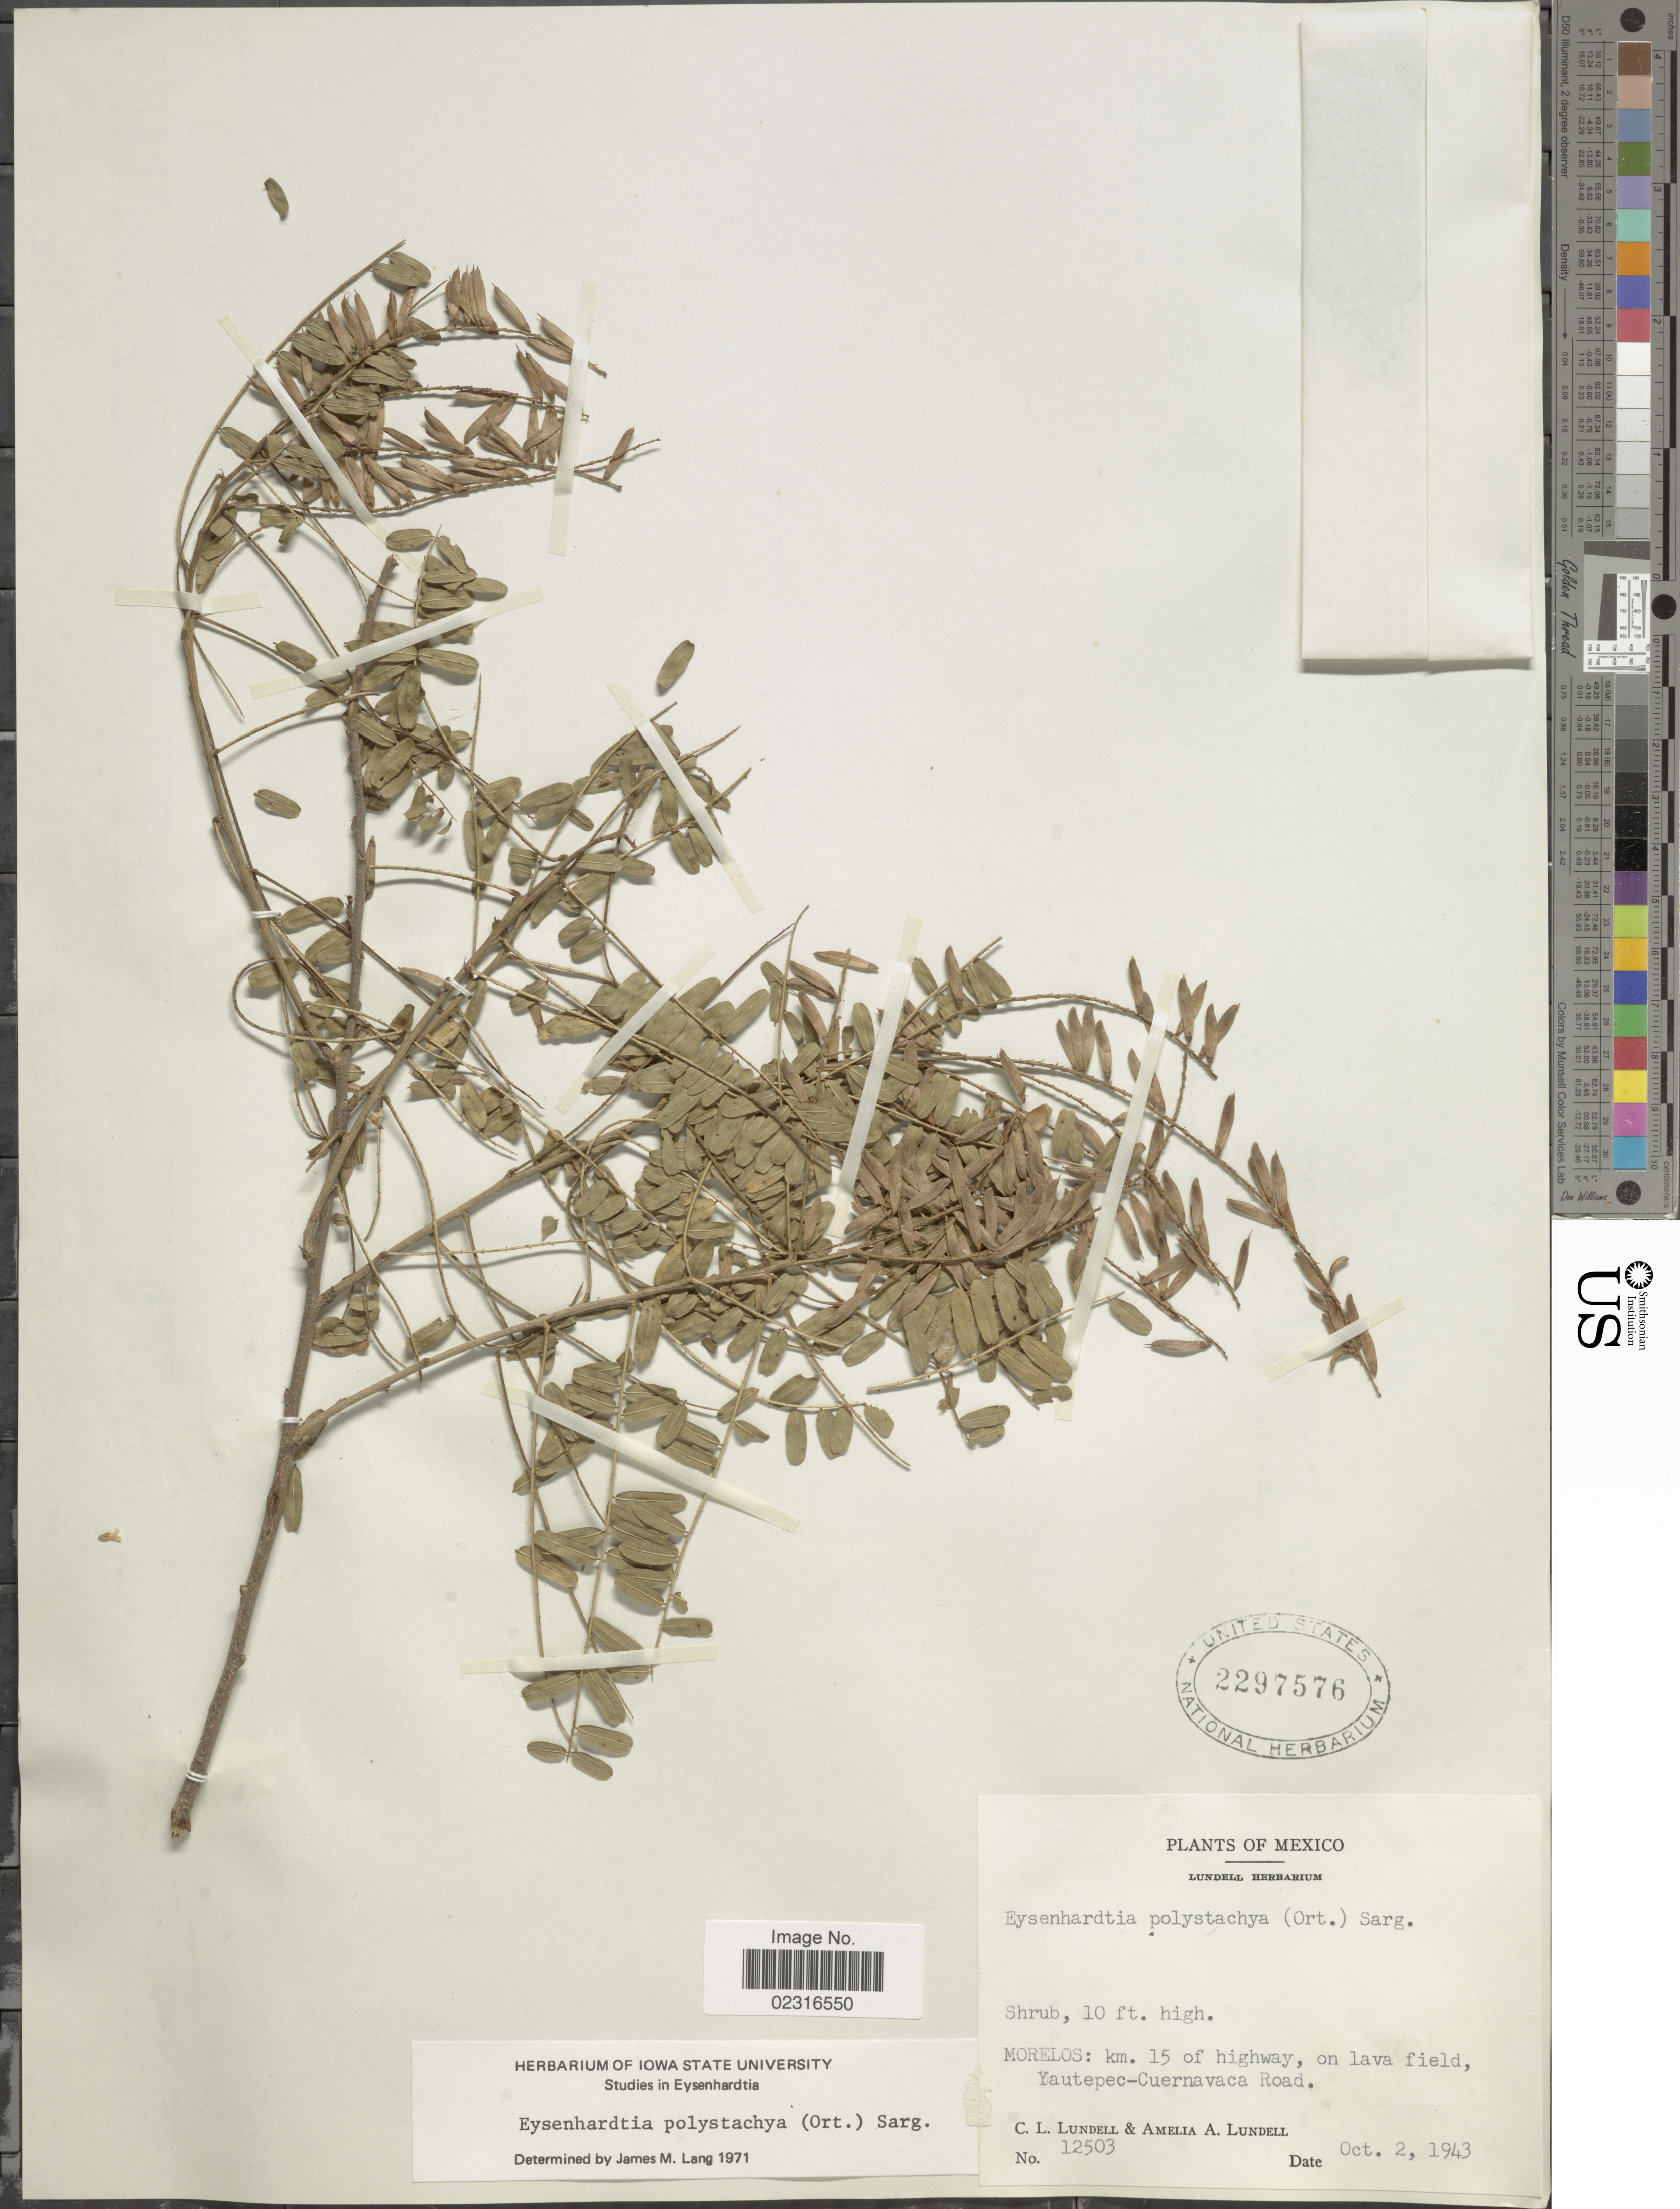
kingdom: Plantae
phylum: Tracheophyta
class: Magnoliopsida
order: Fabales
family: Fabaceae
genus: Eysenhardtia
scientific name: Eysenhardtia polystachya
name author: (Ortega) Sarg.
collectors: C. L. Lundell & A. A. Lundell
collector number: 12503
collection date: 1943-10-02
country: Mexico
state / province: Morelos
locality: Km. 15 of highway, on lava field, Yautepec-Cuernavaca road.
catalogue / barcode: US 2297576